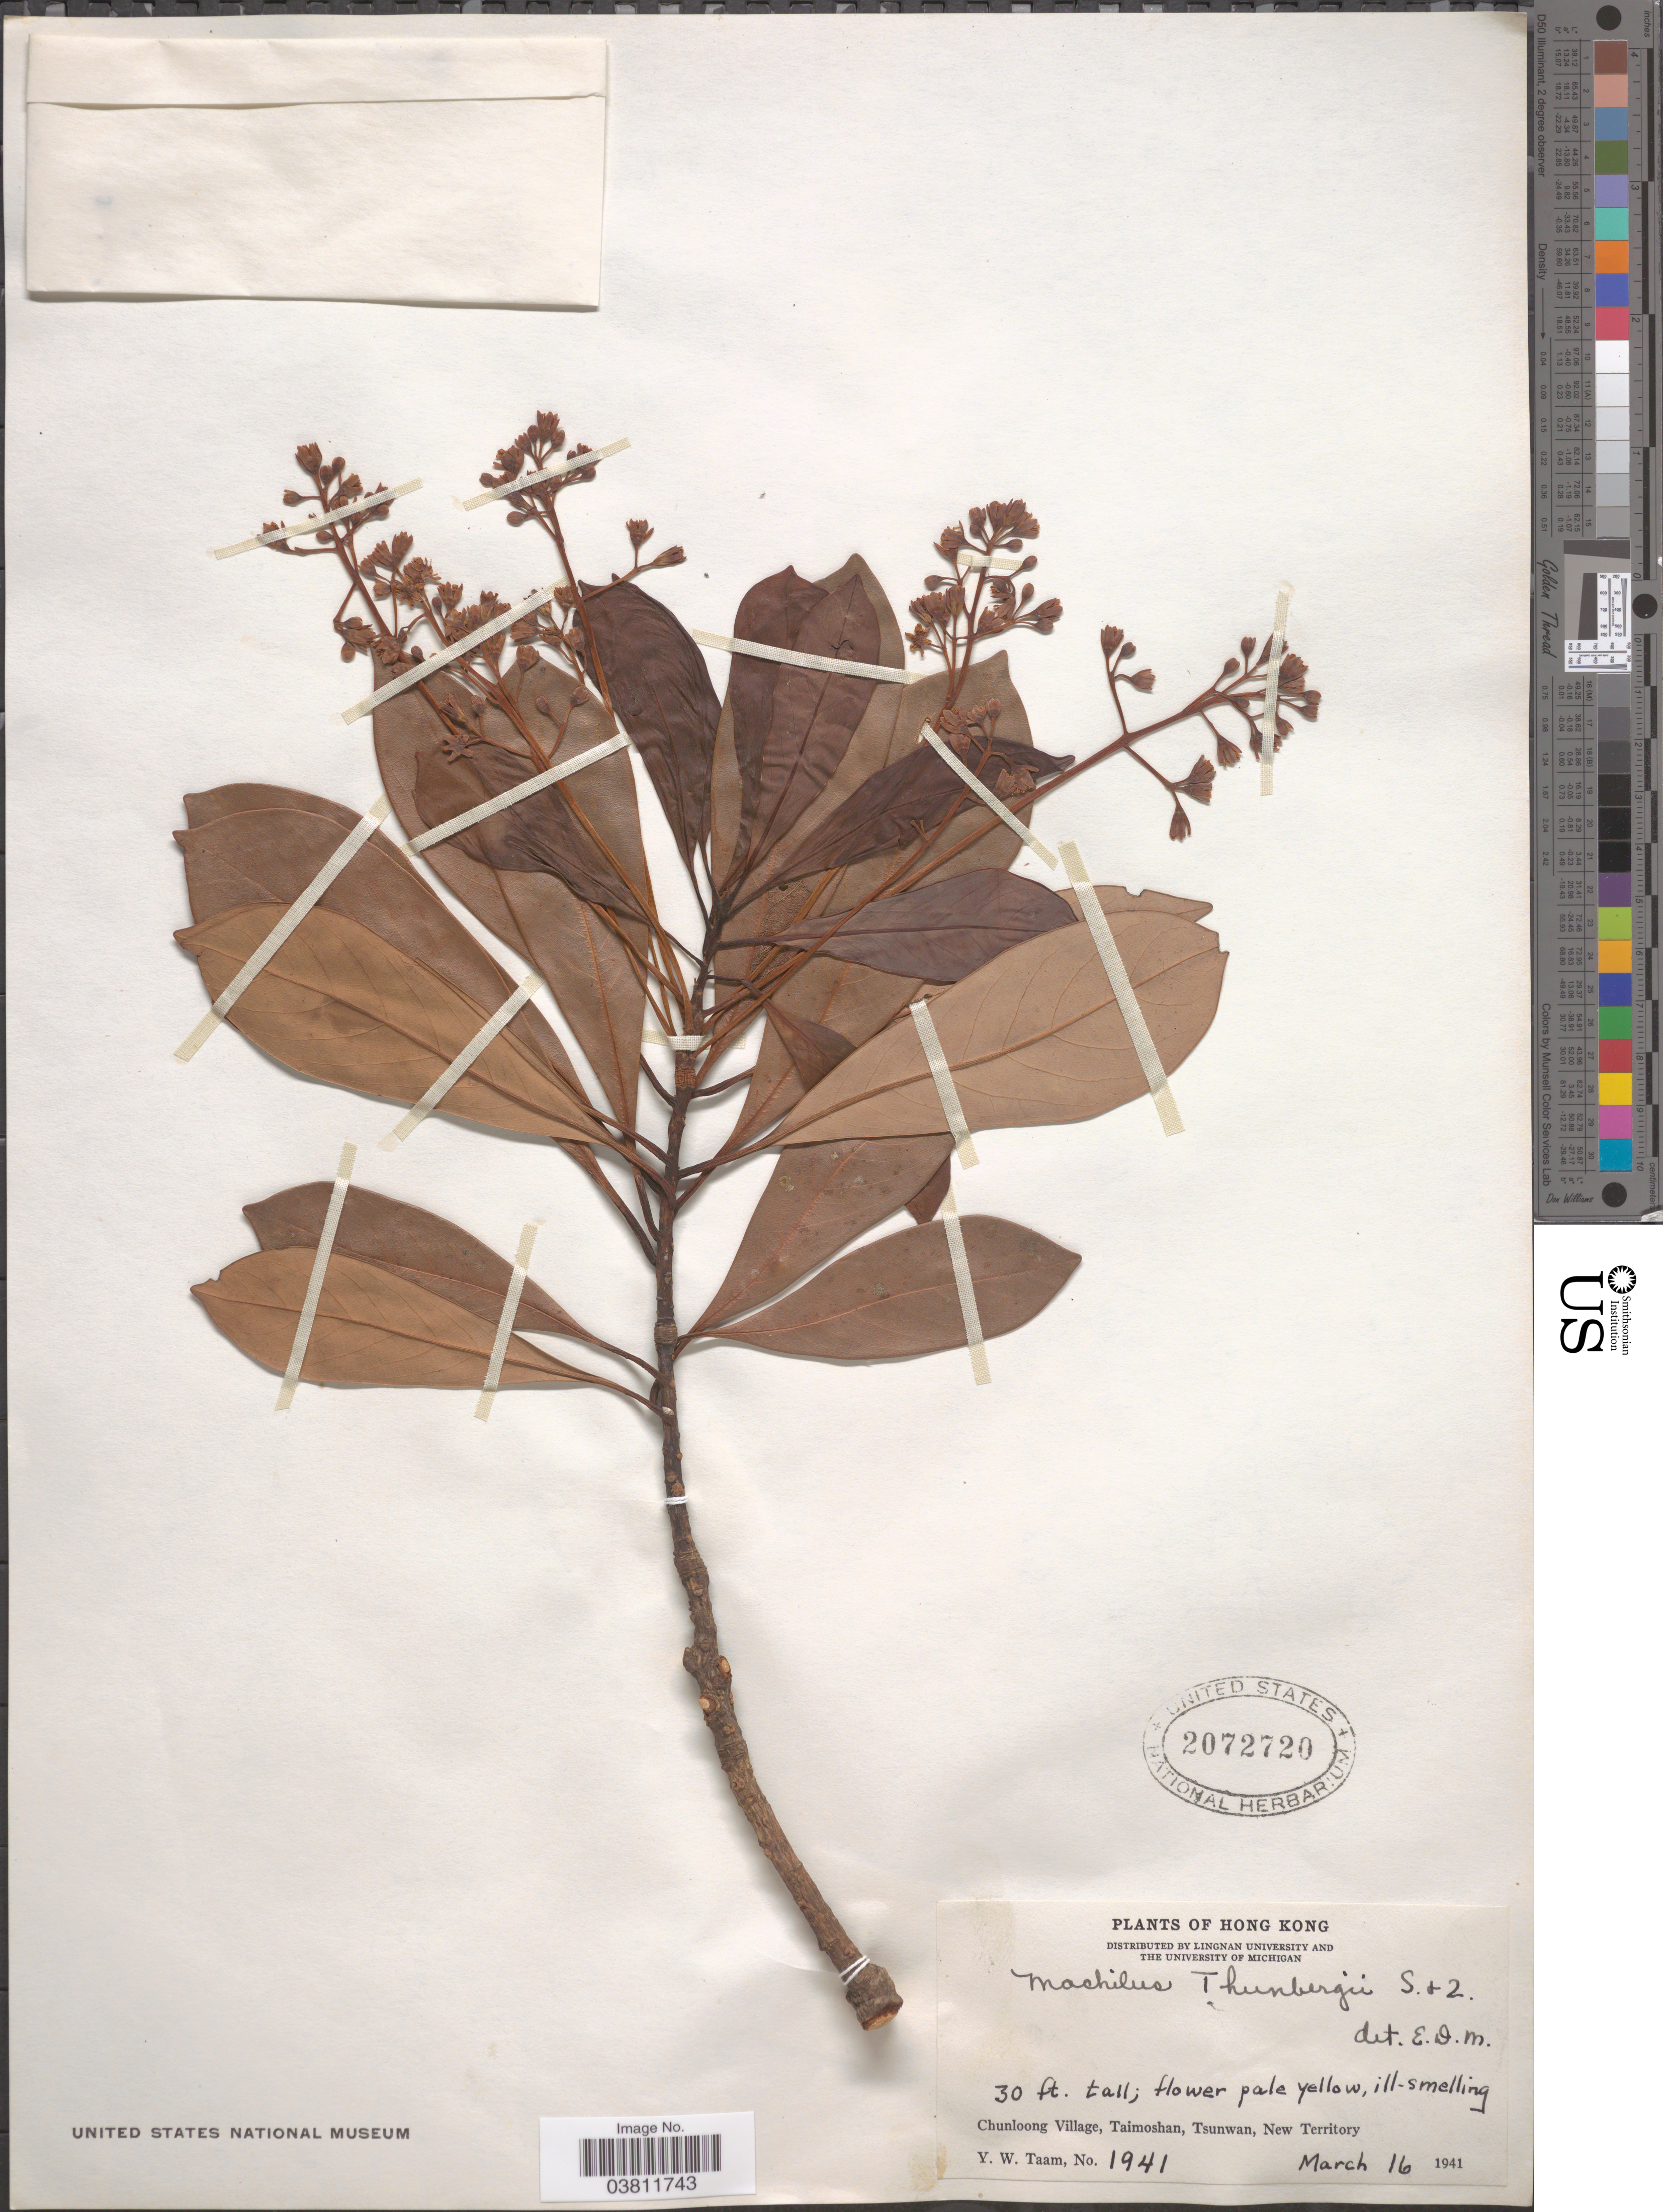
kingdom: Plantae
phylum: Tracheophyta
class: Magnoliopsida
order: Laurales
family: Lauraceae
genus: Machilus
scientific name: Machilus thunbergii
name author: Siebold & Zucc.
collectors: Y. W. Taam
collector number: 1941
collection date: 1941-03-16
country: China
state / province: Hong Kong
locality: Chunloong Village, Taimoshan, Tsunwan, New Territory.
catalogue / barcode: US 2072720